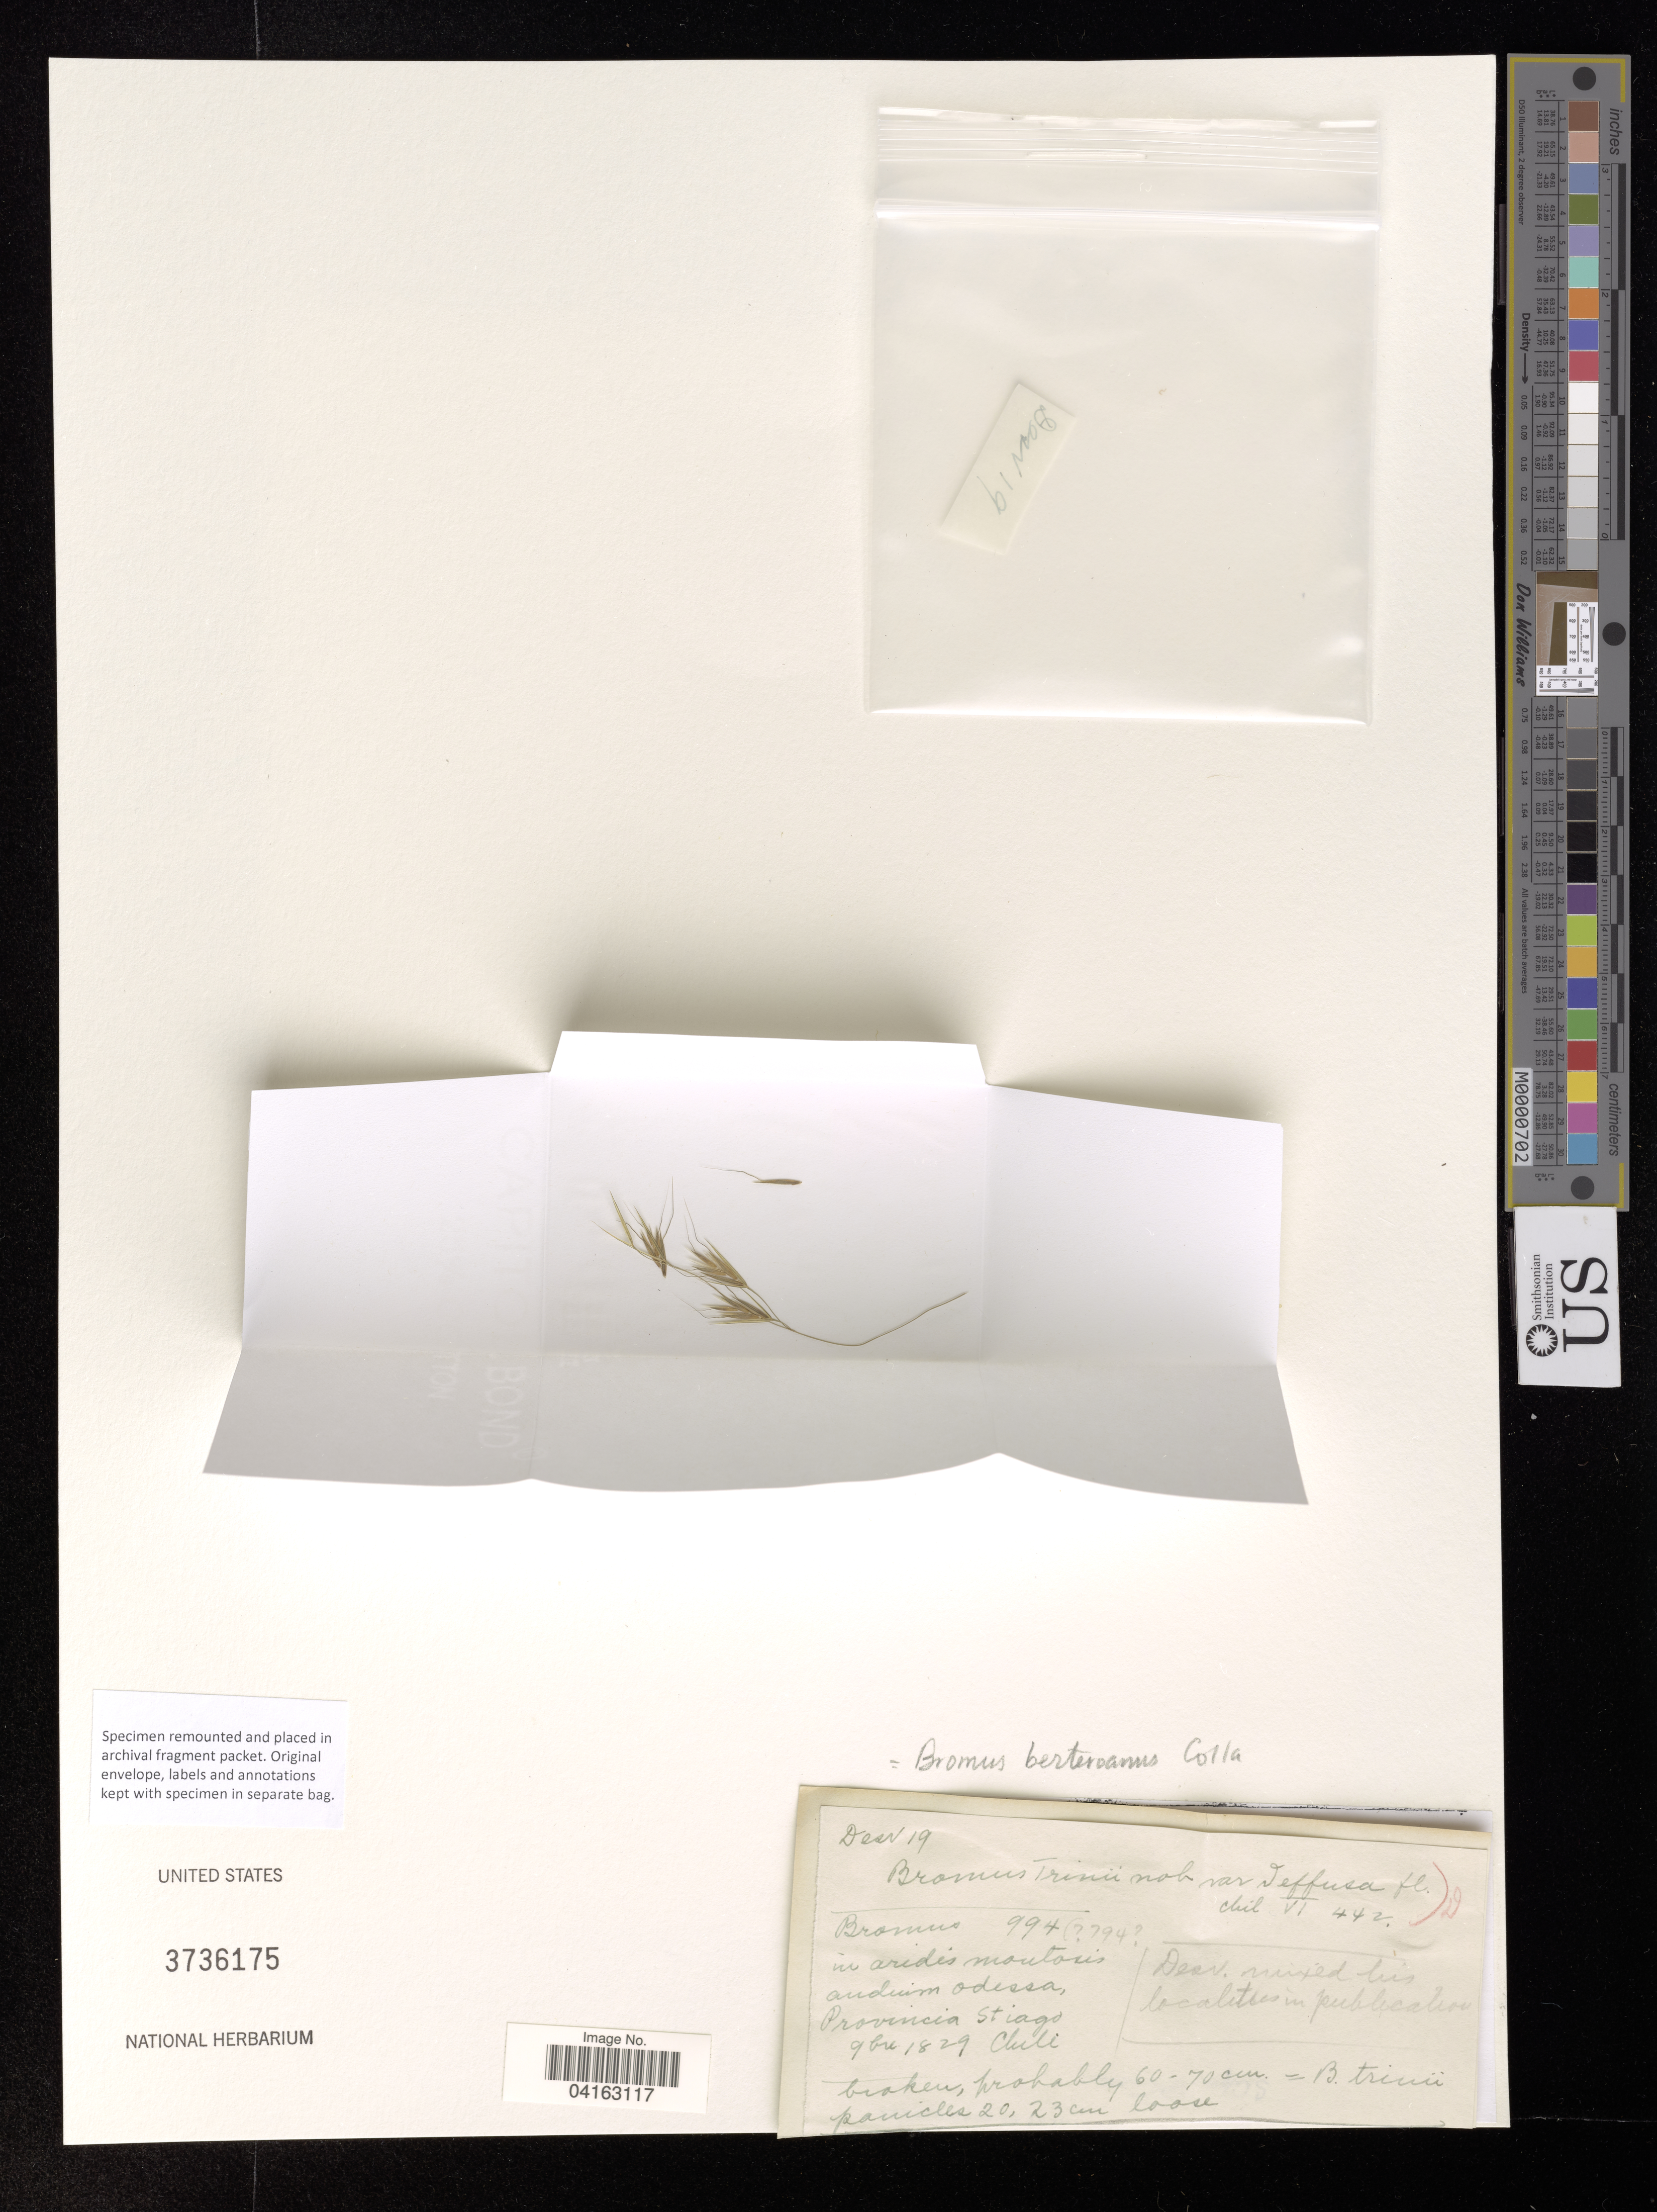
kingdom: Plantae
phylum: Tracheophyta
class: Liliopsida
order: Poales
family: Poaceae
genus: Bromus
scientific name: Bromus berteroanus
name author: Colla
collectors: D. Desvaux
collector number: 19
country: Chile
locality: Provincia Stiago.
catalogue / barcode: US 3736175